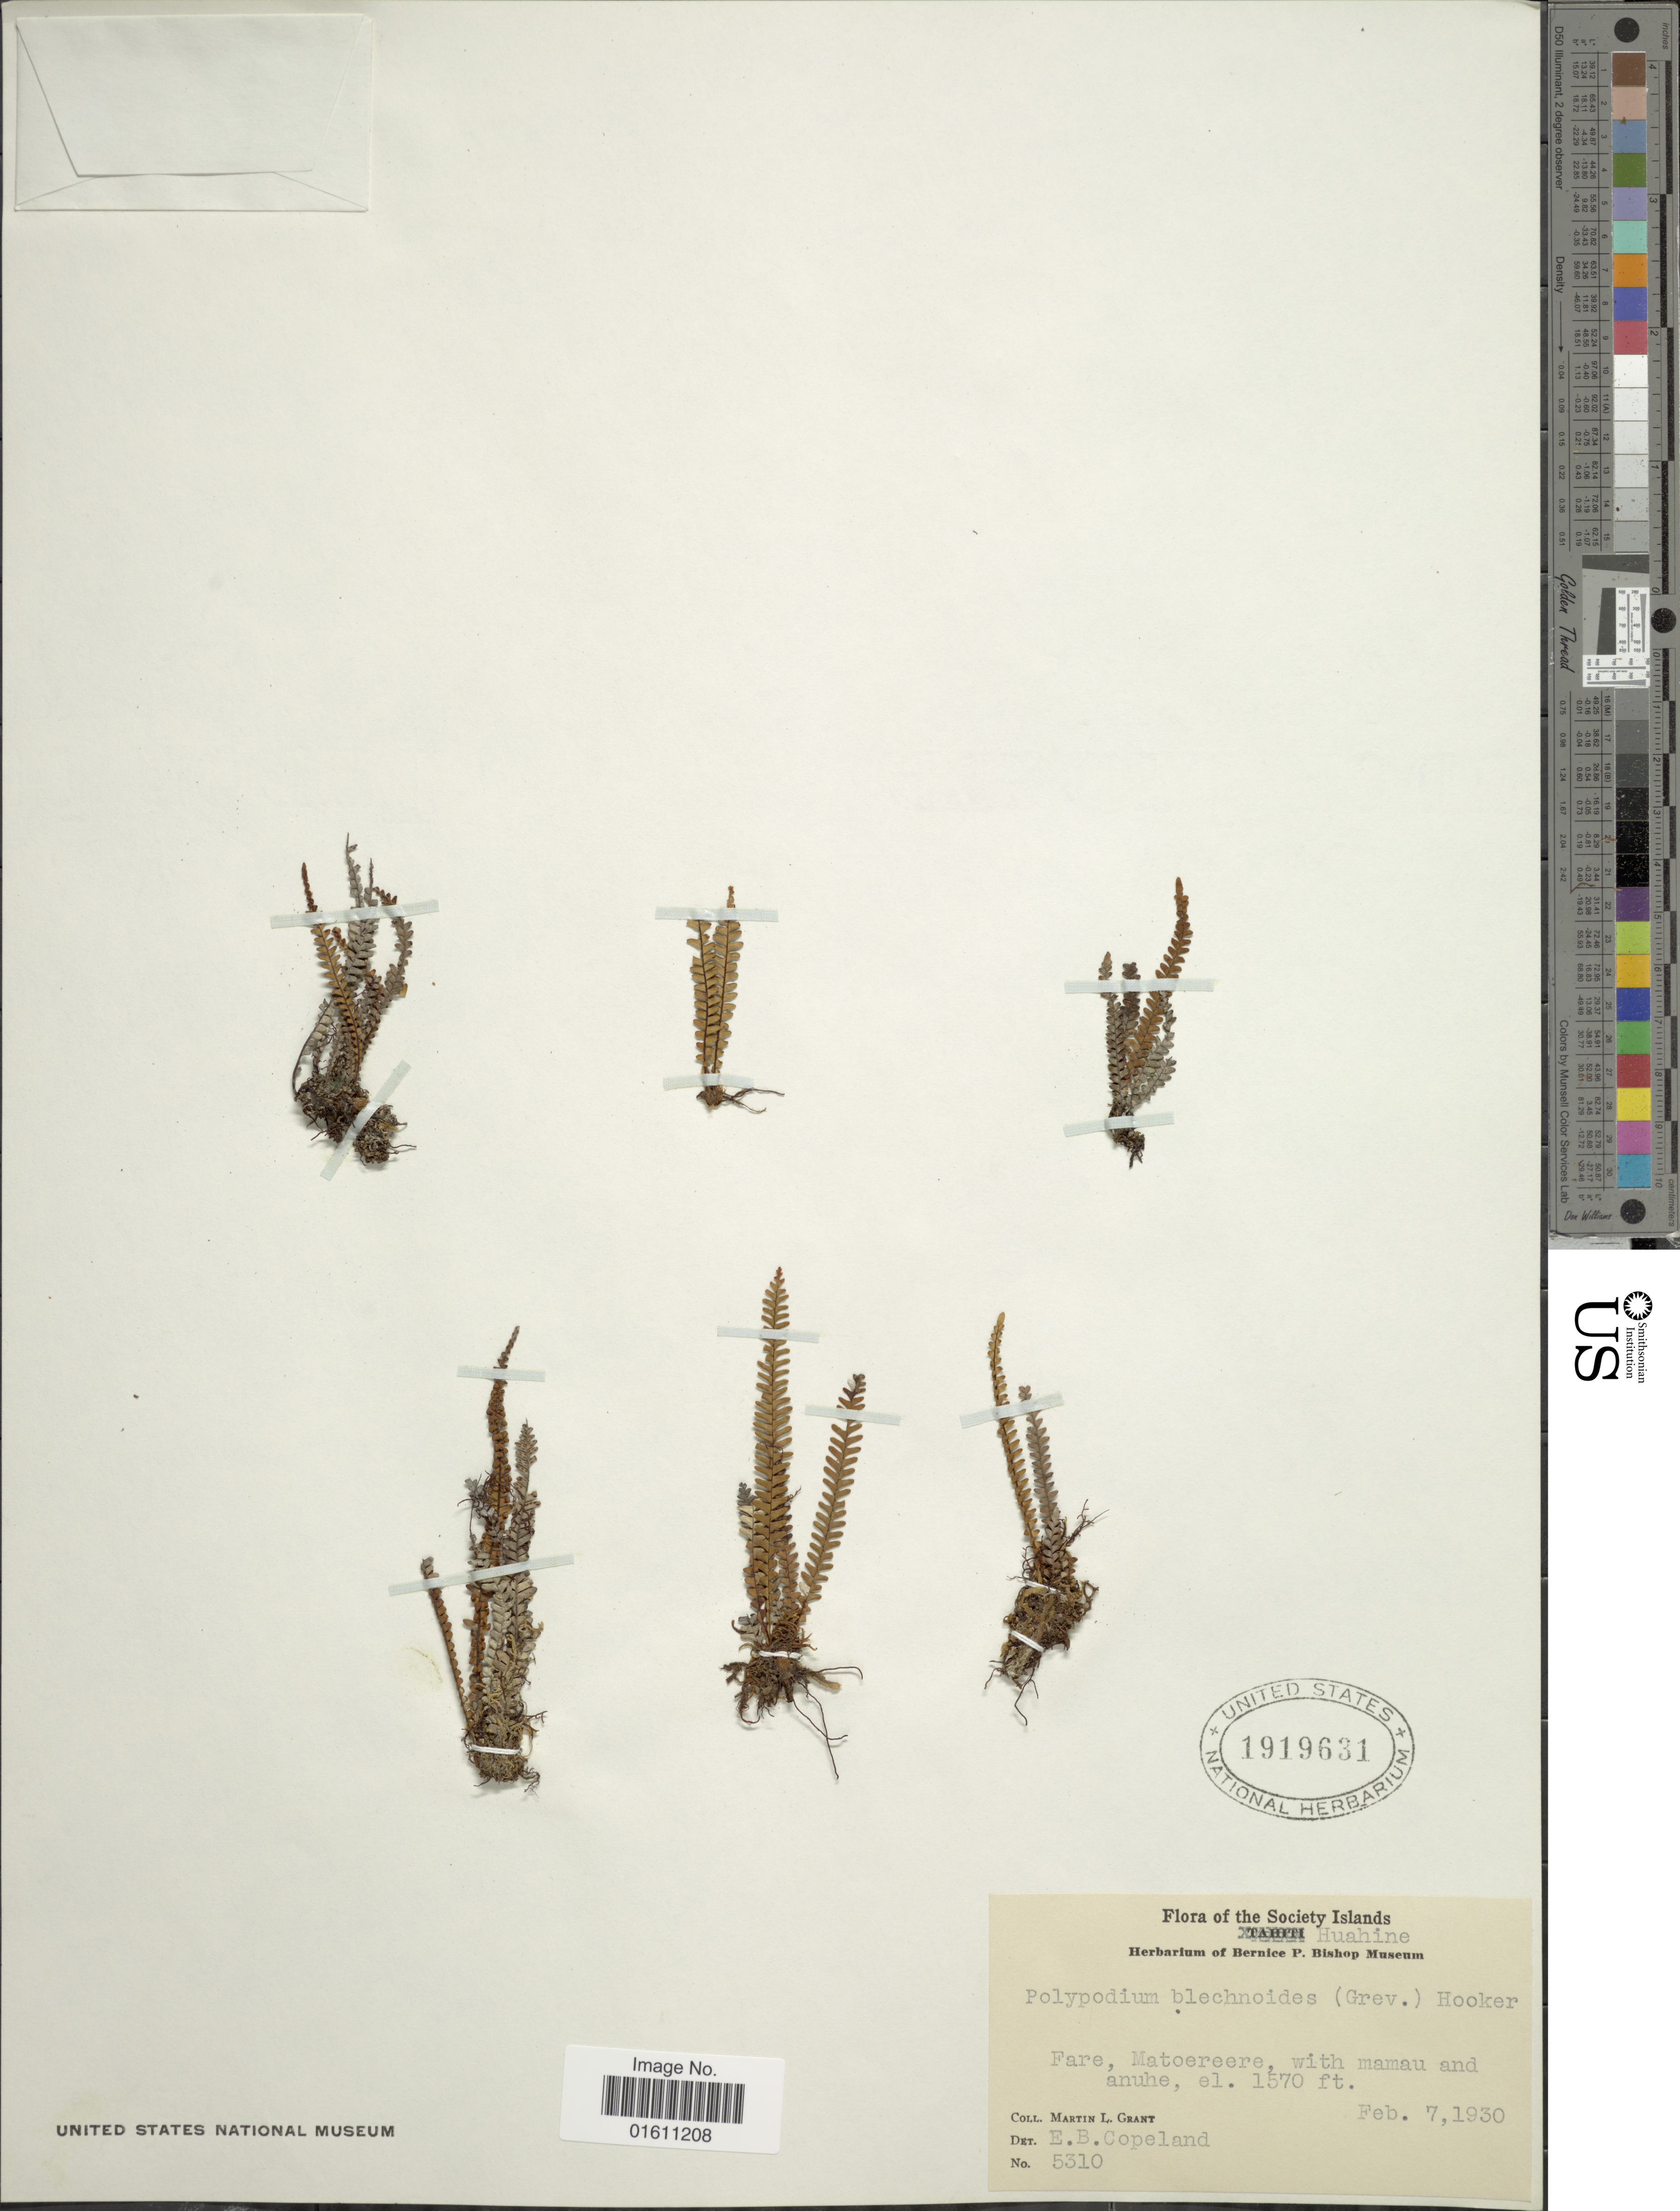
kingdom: Plantae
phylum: Tracheophyta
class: Polypodiopsida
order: Polypodiales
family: Polypodiaceae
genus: Ctenopterella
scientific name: Ctenopterella blechnoides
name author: (Grev.) Parris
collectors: M. L. Grant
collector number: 5310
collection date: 1930-02-07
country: French Polynesia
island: Huahine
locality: The Society Islands, Huahine, Fare, Matoereere, with mamau and anuhe.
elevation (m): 479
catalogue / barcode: US 1919631